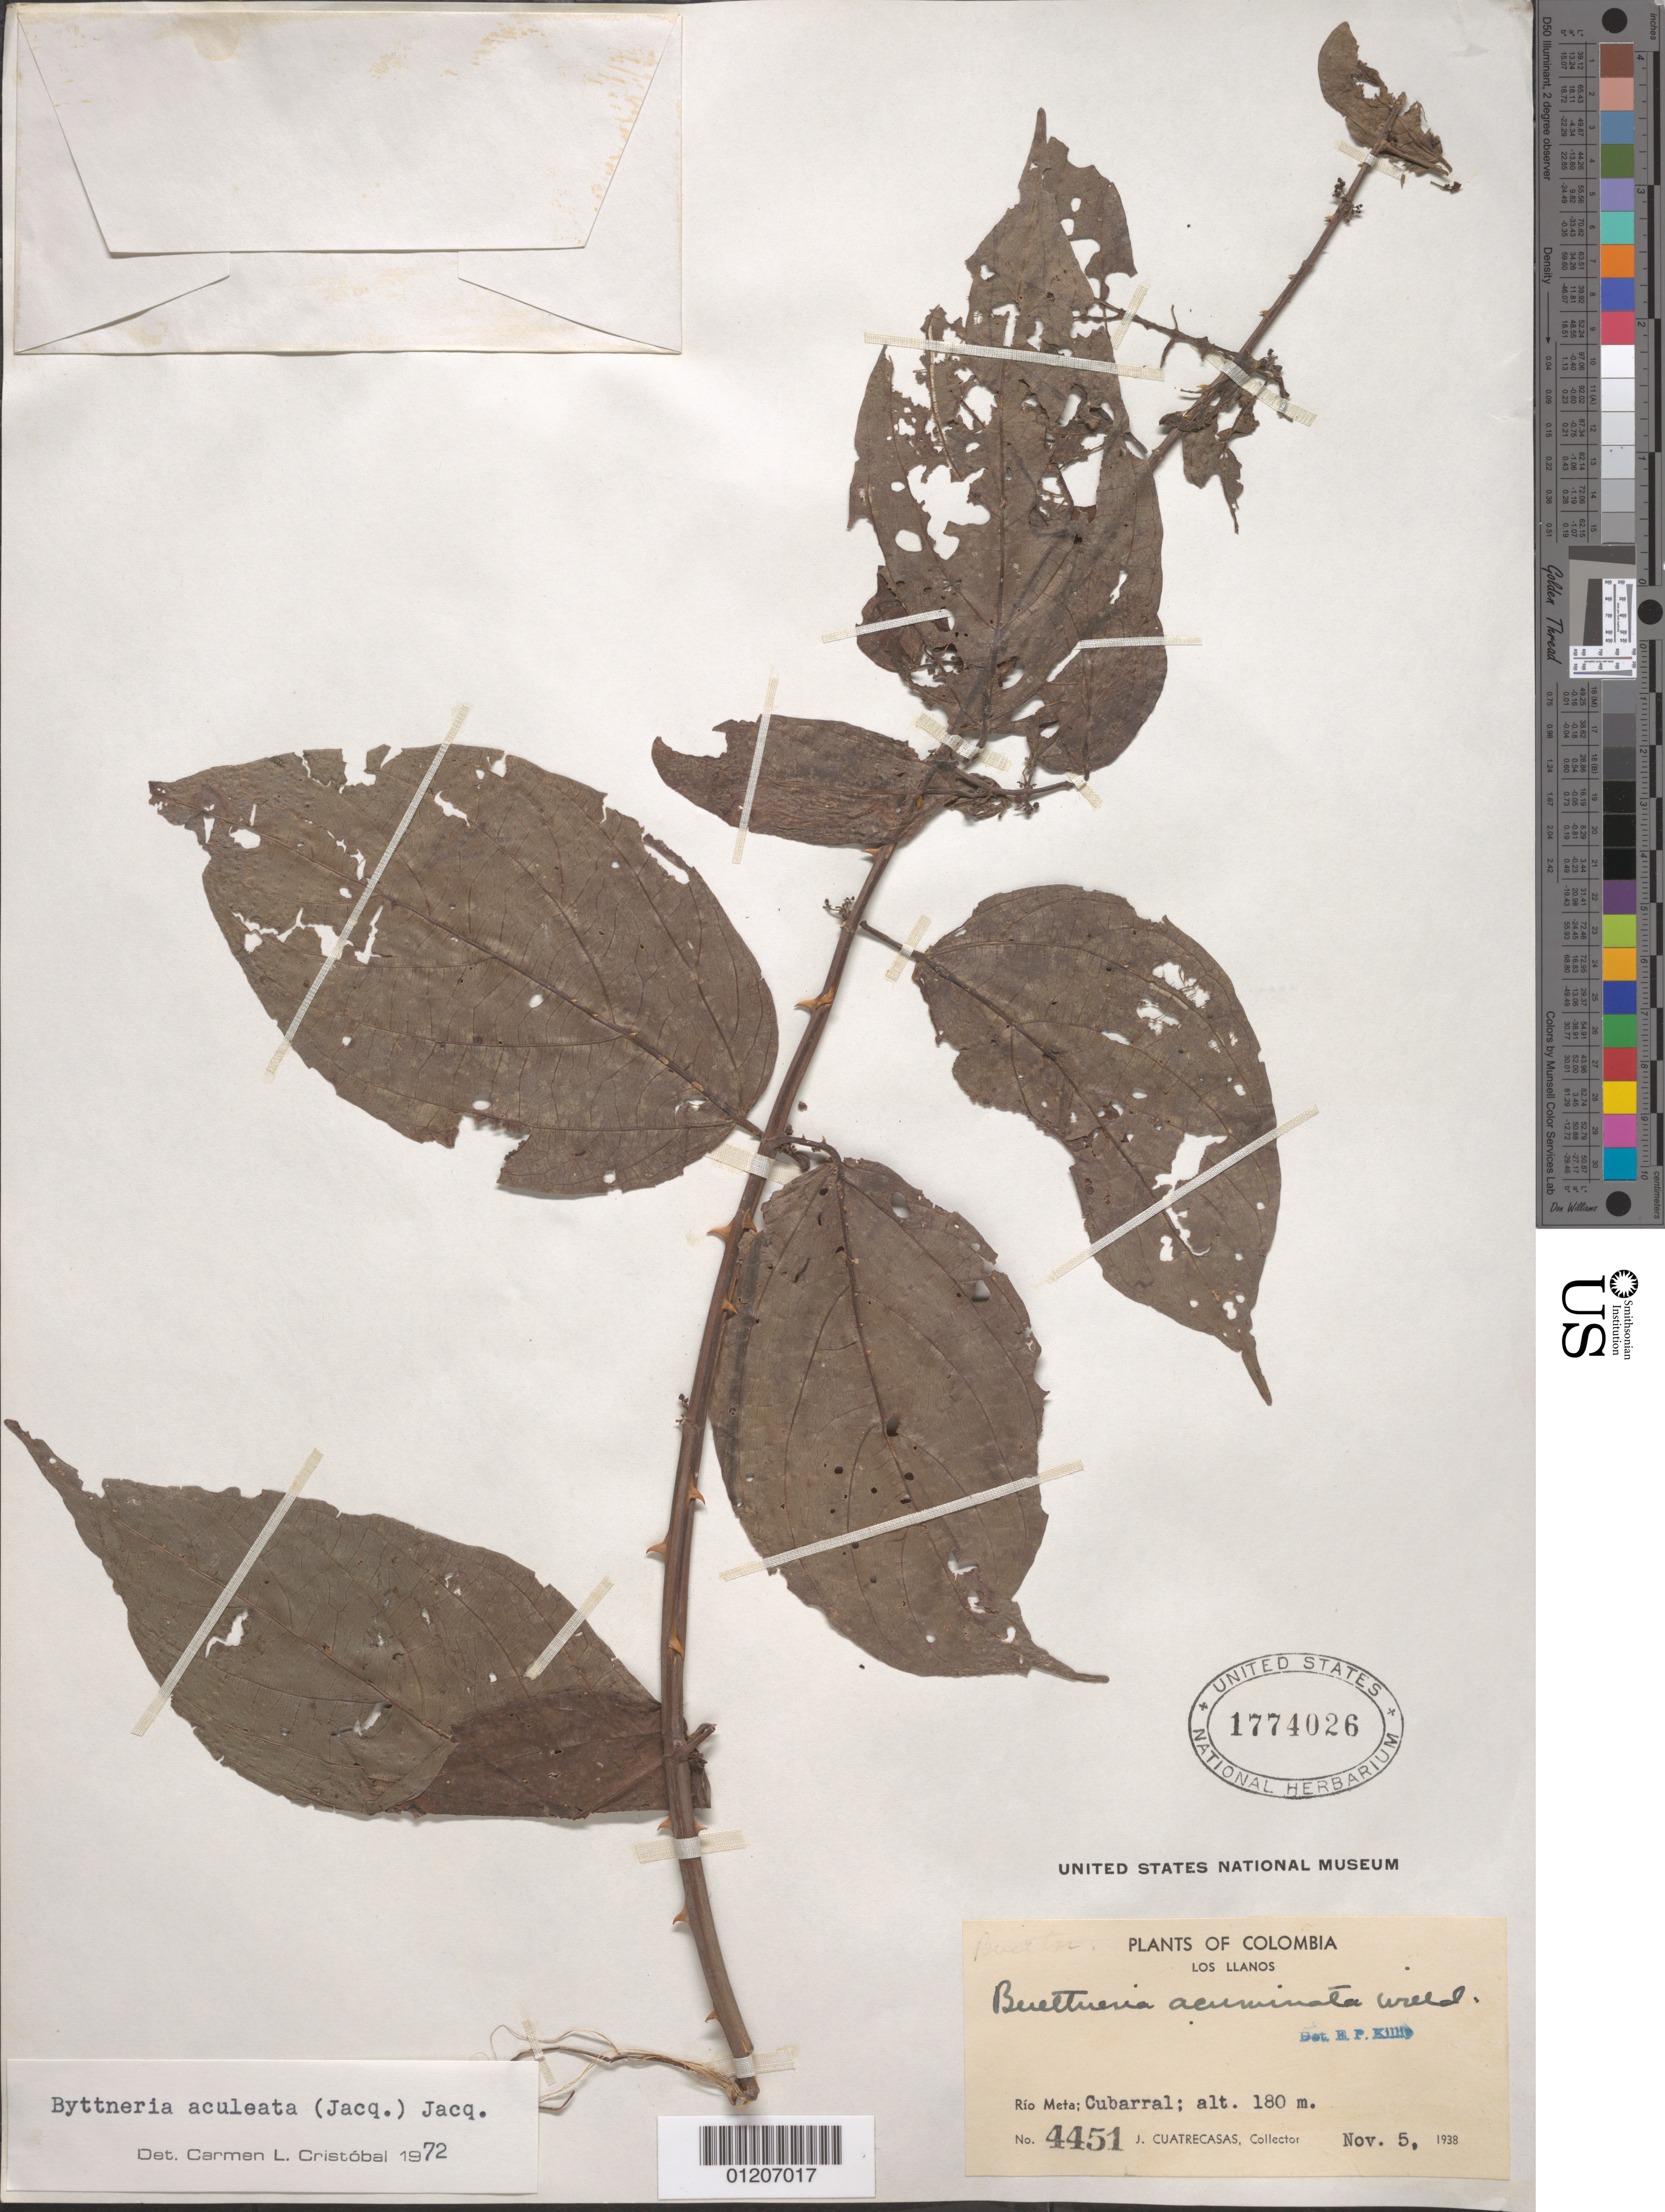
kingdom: Plantae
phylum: Tracheophyta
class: Magnoliopsida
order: Malvales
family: Malvaceae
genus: Byttneria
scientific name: Byttneria aculeata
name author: (Jacq.) Jacq.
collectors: J. Cuatrecasas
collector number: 4451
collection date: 1938-11-05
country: Colombia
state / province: Meta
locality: Los Llanos. Río Meta; Cubarral.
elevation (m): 180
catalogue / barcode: US 1774026